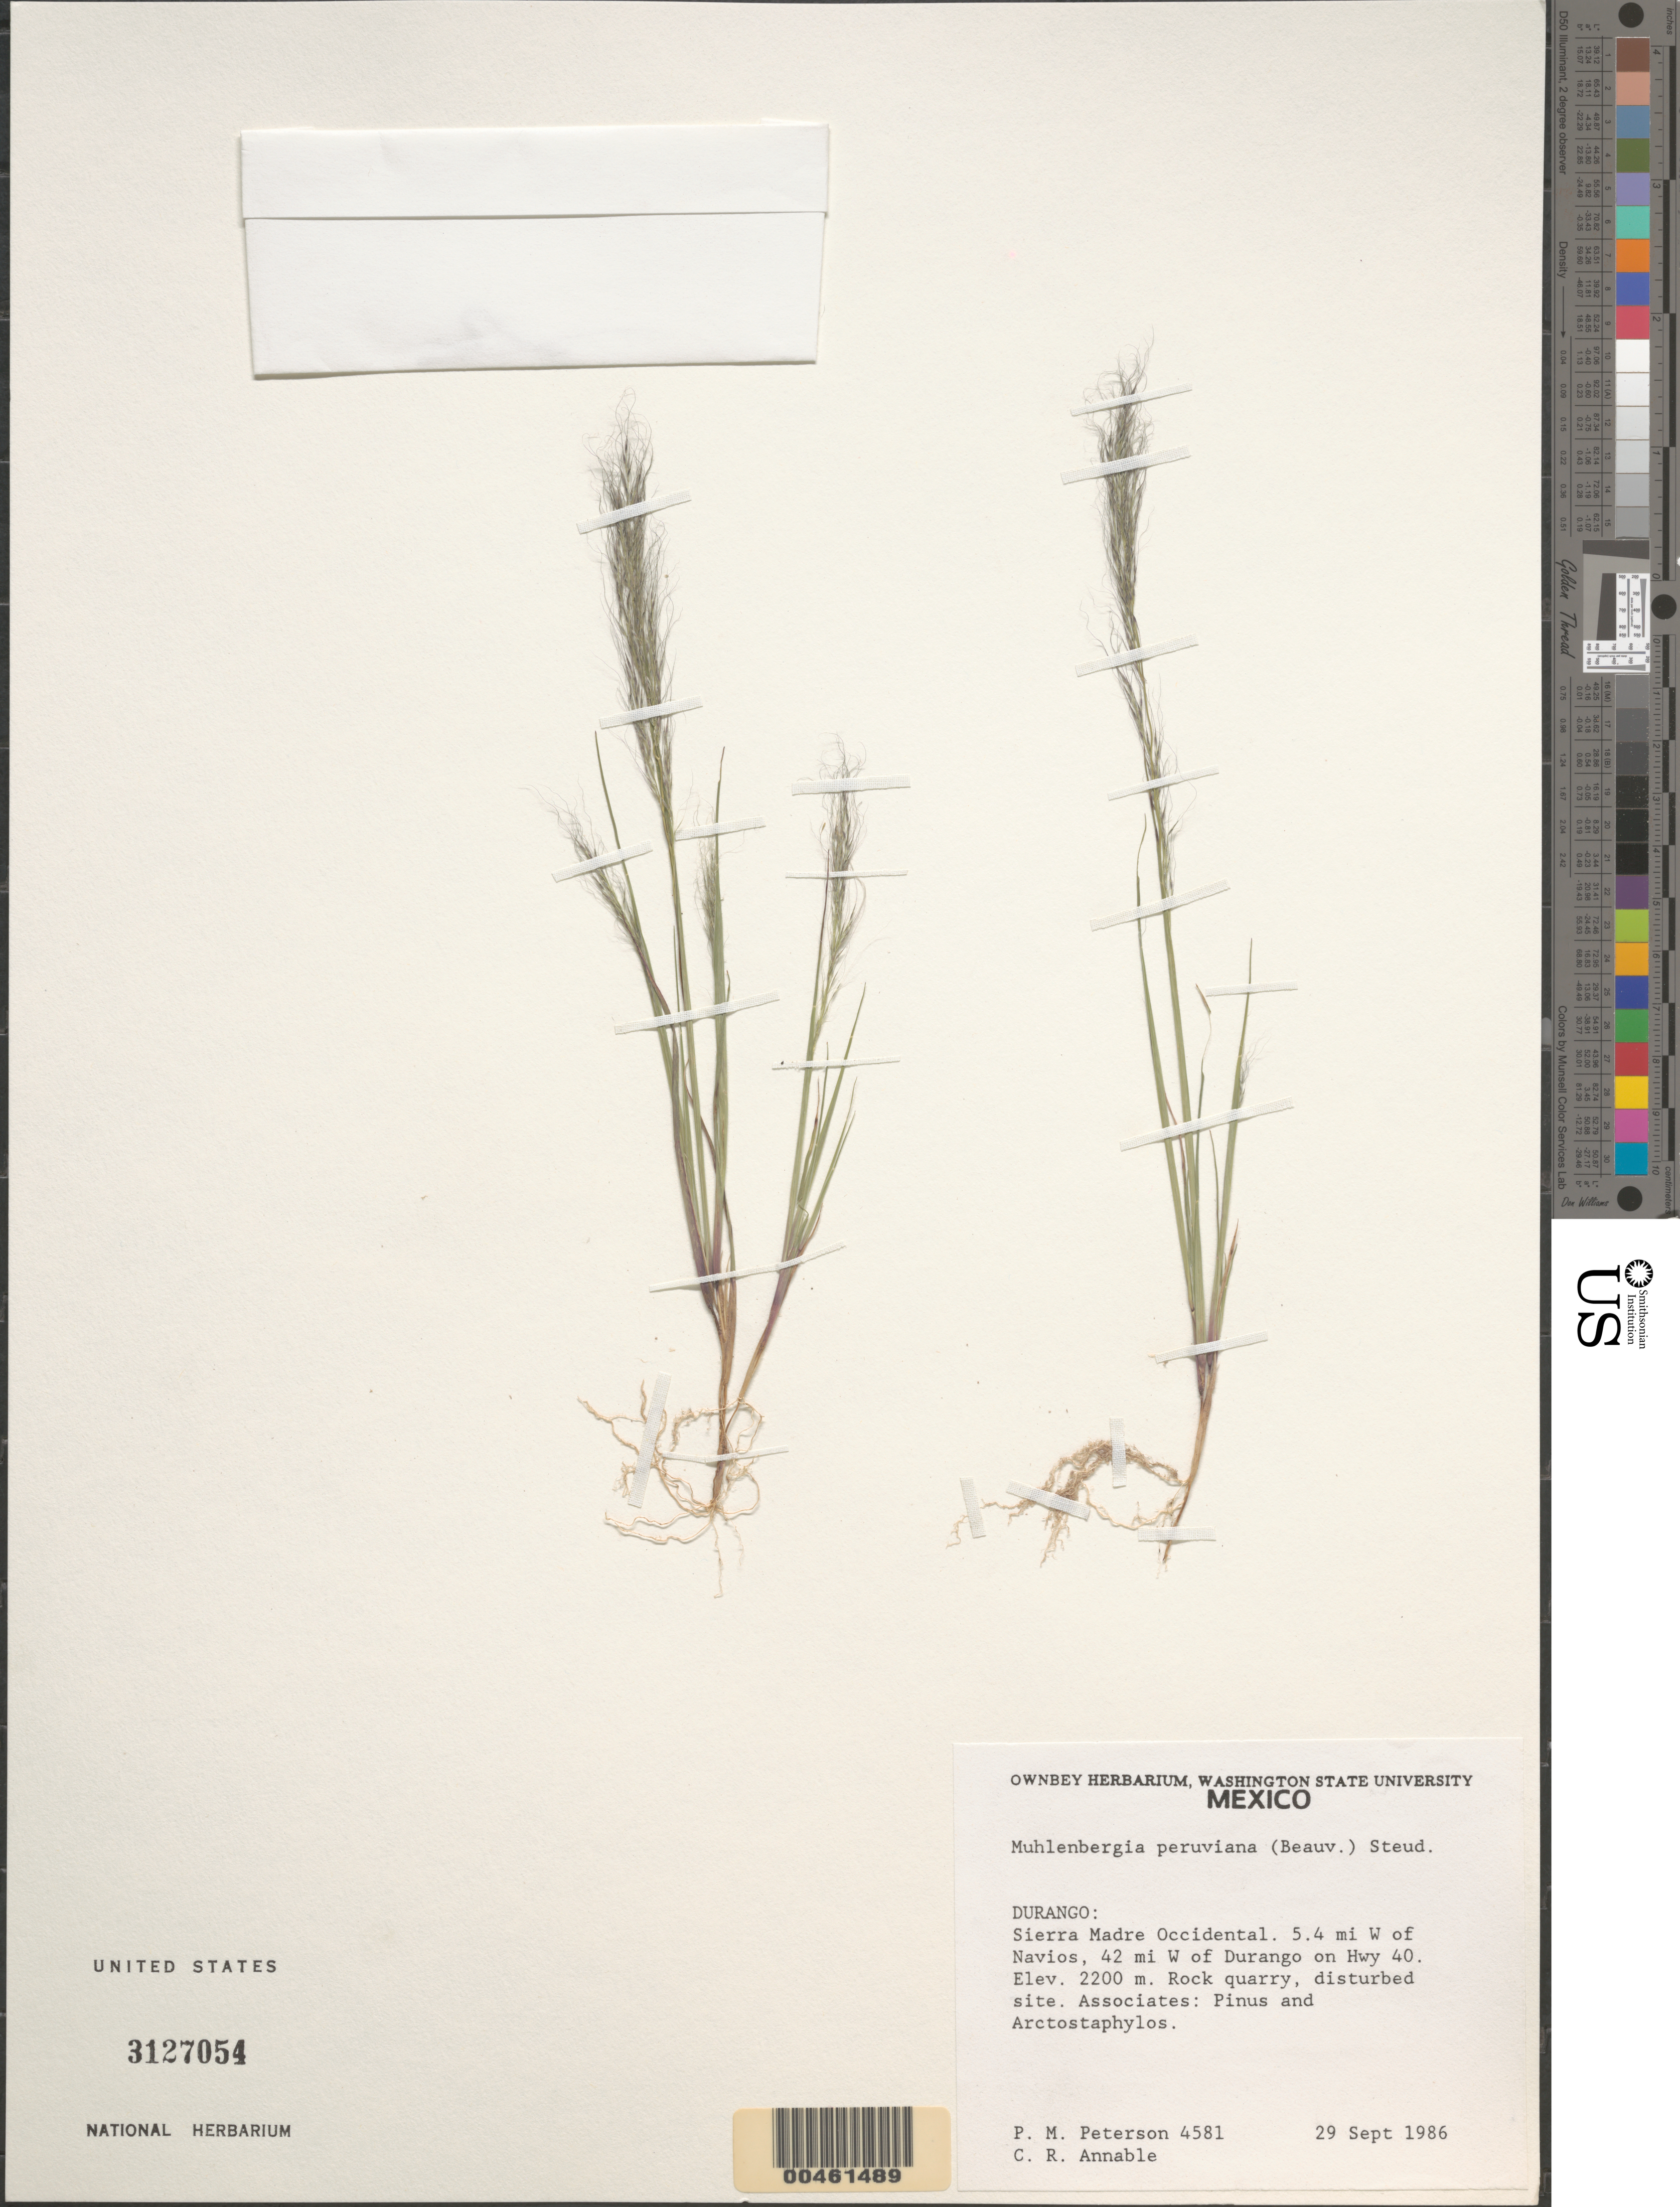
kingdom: Plantae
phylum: Tracheophyta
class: Liliopsida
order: Poales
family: Poaceae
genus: Muhlenbergia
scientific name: Muhlenbergia peruviana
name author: (P. Beauv.) Steud.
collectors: P. M. Peterson & C. R. Annable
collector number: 04581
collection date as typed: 29 Sep 1986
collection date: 1986-09-29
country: Mexico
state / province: Durango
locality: Sierra Madre Occidental, 5.4 miles W of Navios, 42 miles W of Durango on Hwy 40.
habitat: Rock quarry, disturbed site. Associated with Pinus and Arctostaphylos.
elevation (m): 2200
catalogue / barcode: US 3127054